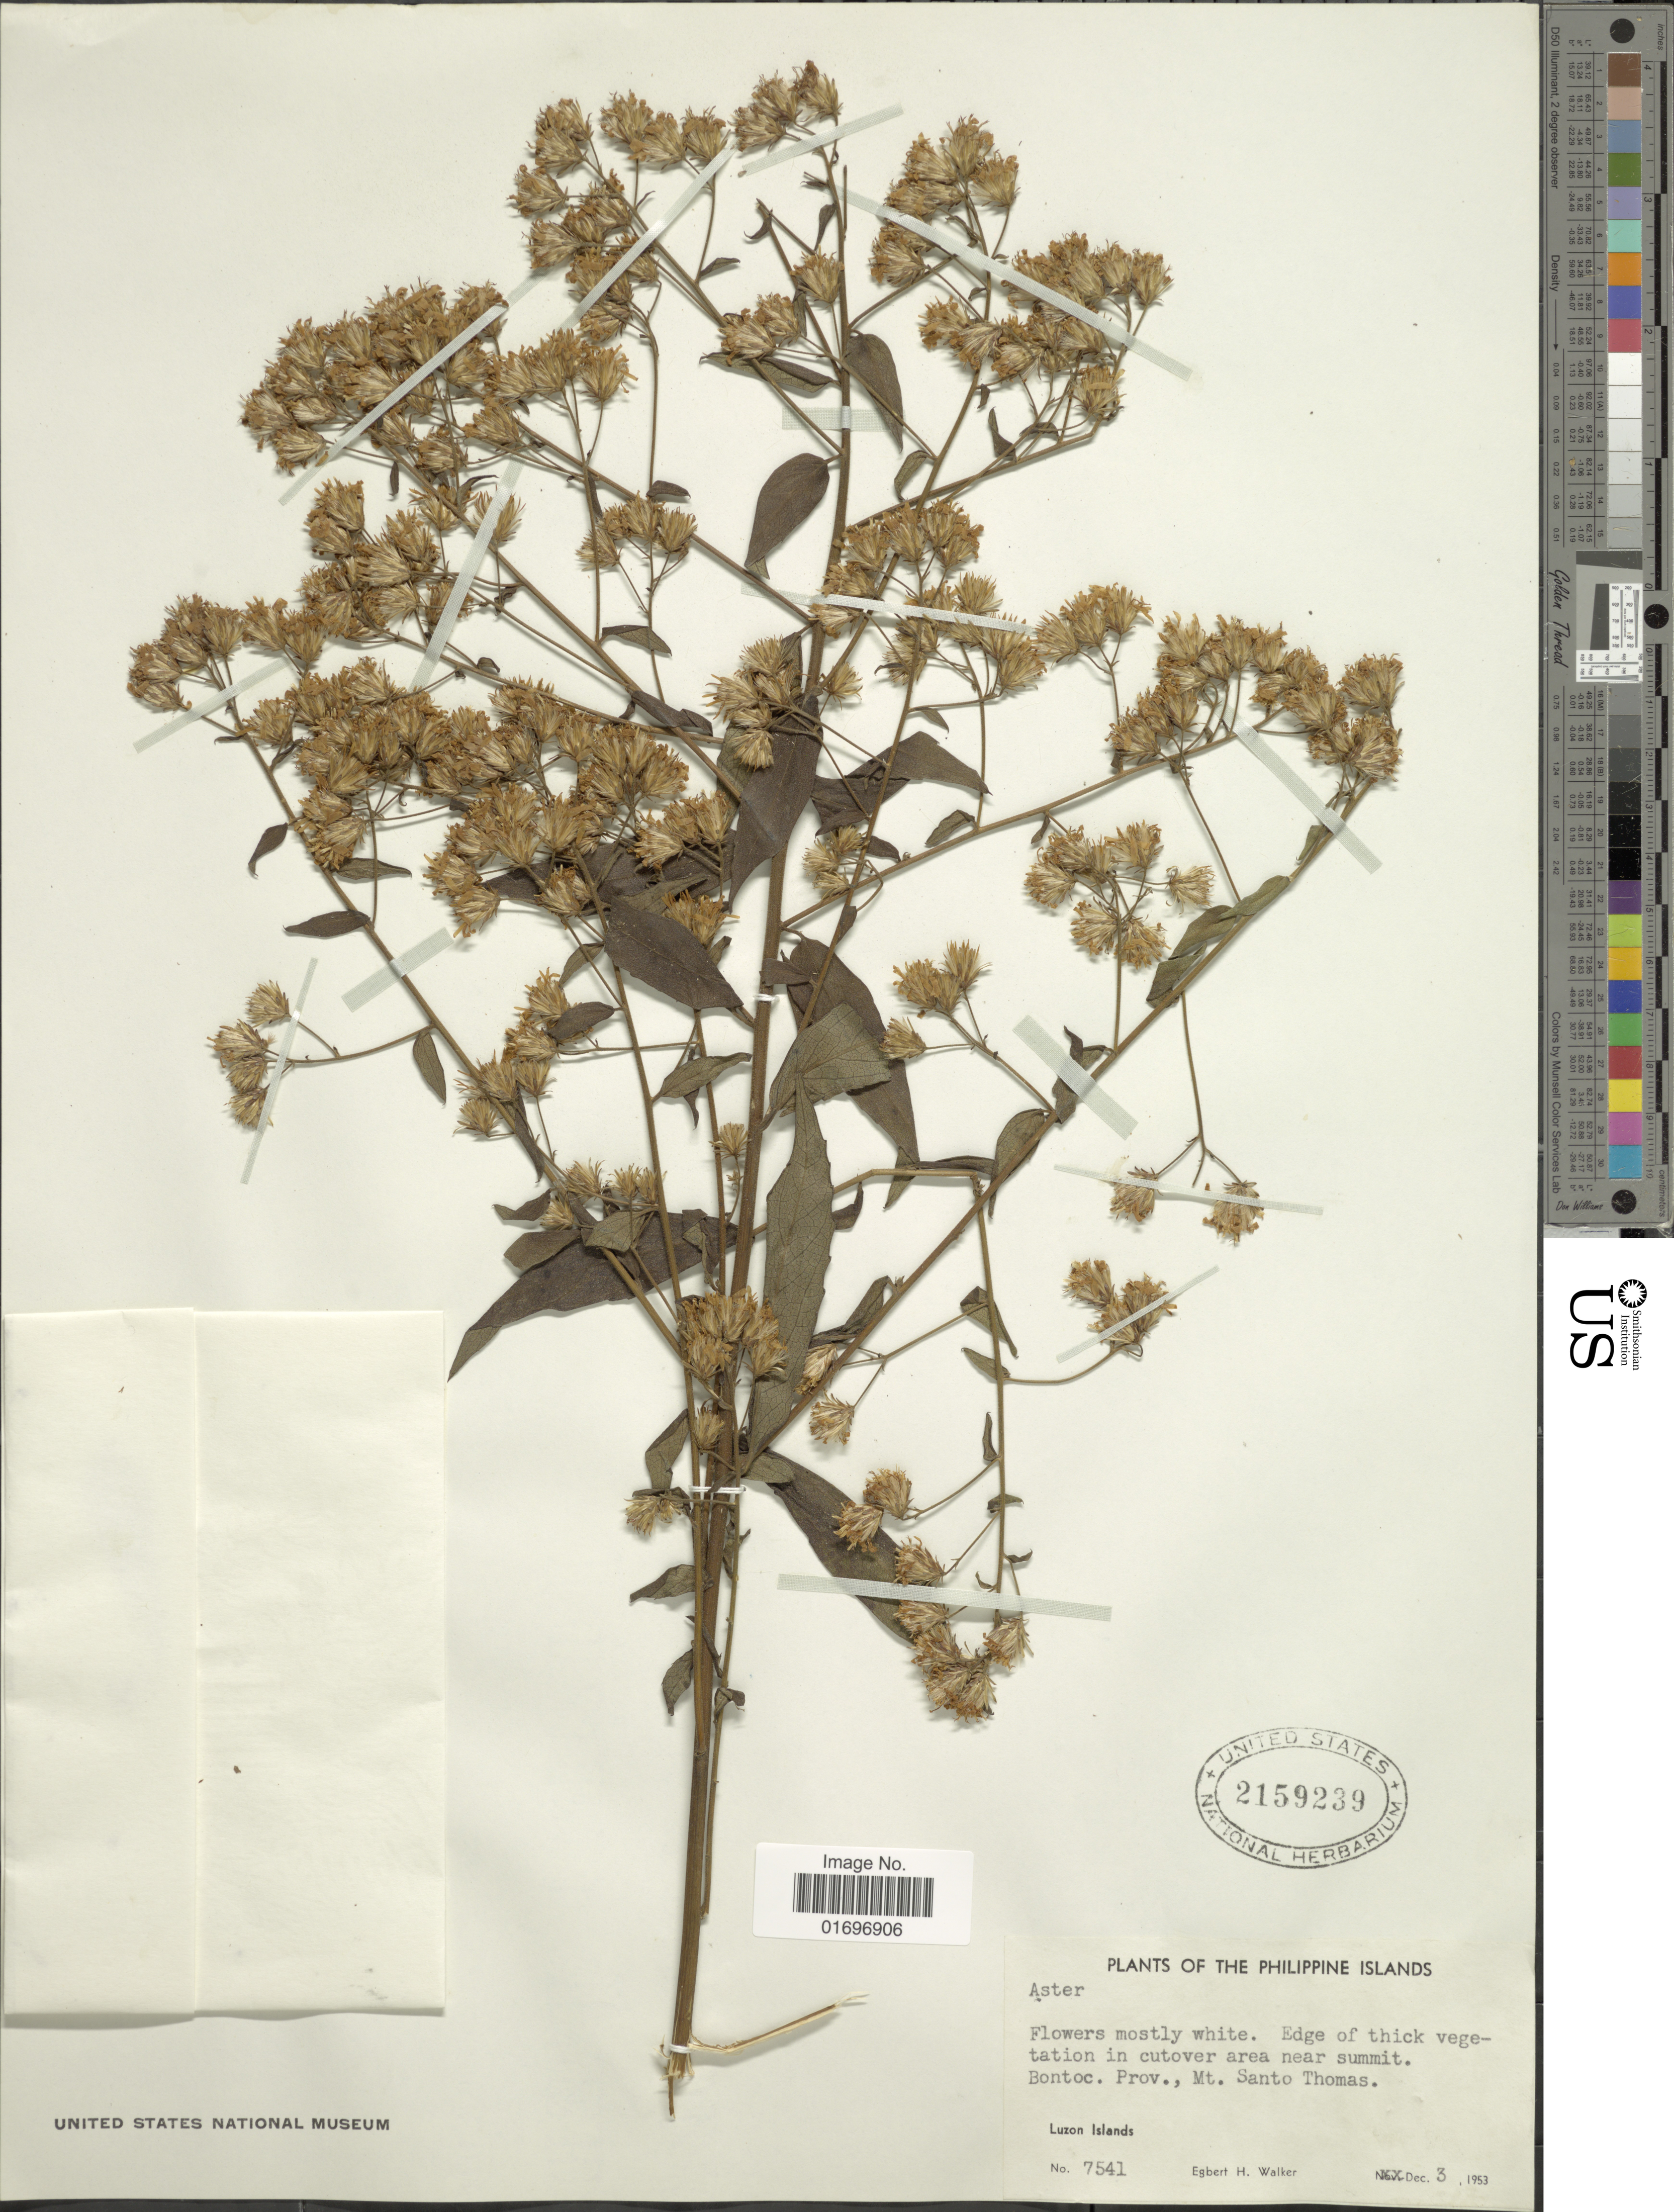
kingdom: Plantae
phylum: Tracheophyta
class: Magnoliopsida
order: Asterales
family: Asteraceae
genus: Aster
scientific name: Aster sp.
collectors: E. H. Walker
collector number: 7541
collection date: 1953-12-03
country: Philippines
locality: Philippine Islands. Bontoc. Prov., Mt. Santo Thomas. Luzon Islands.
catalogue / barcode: US 2159239